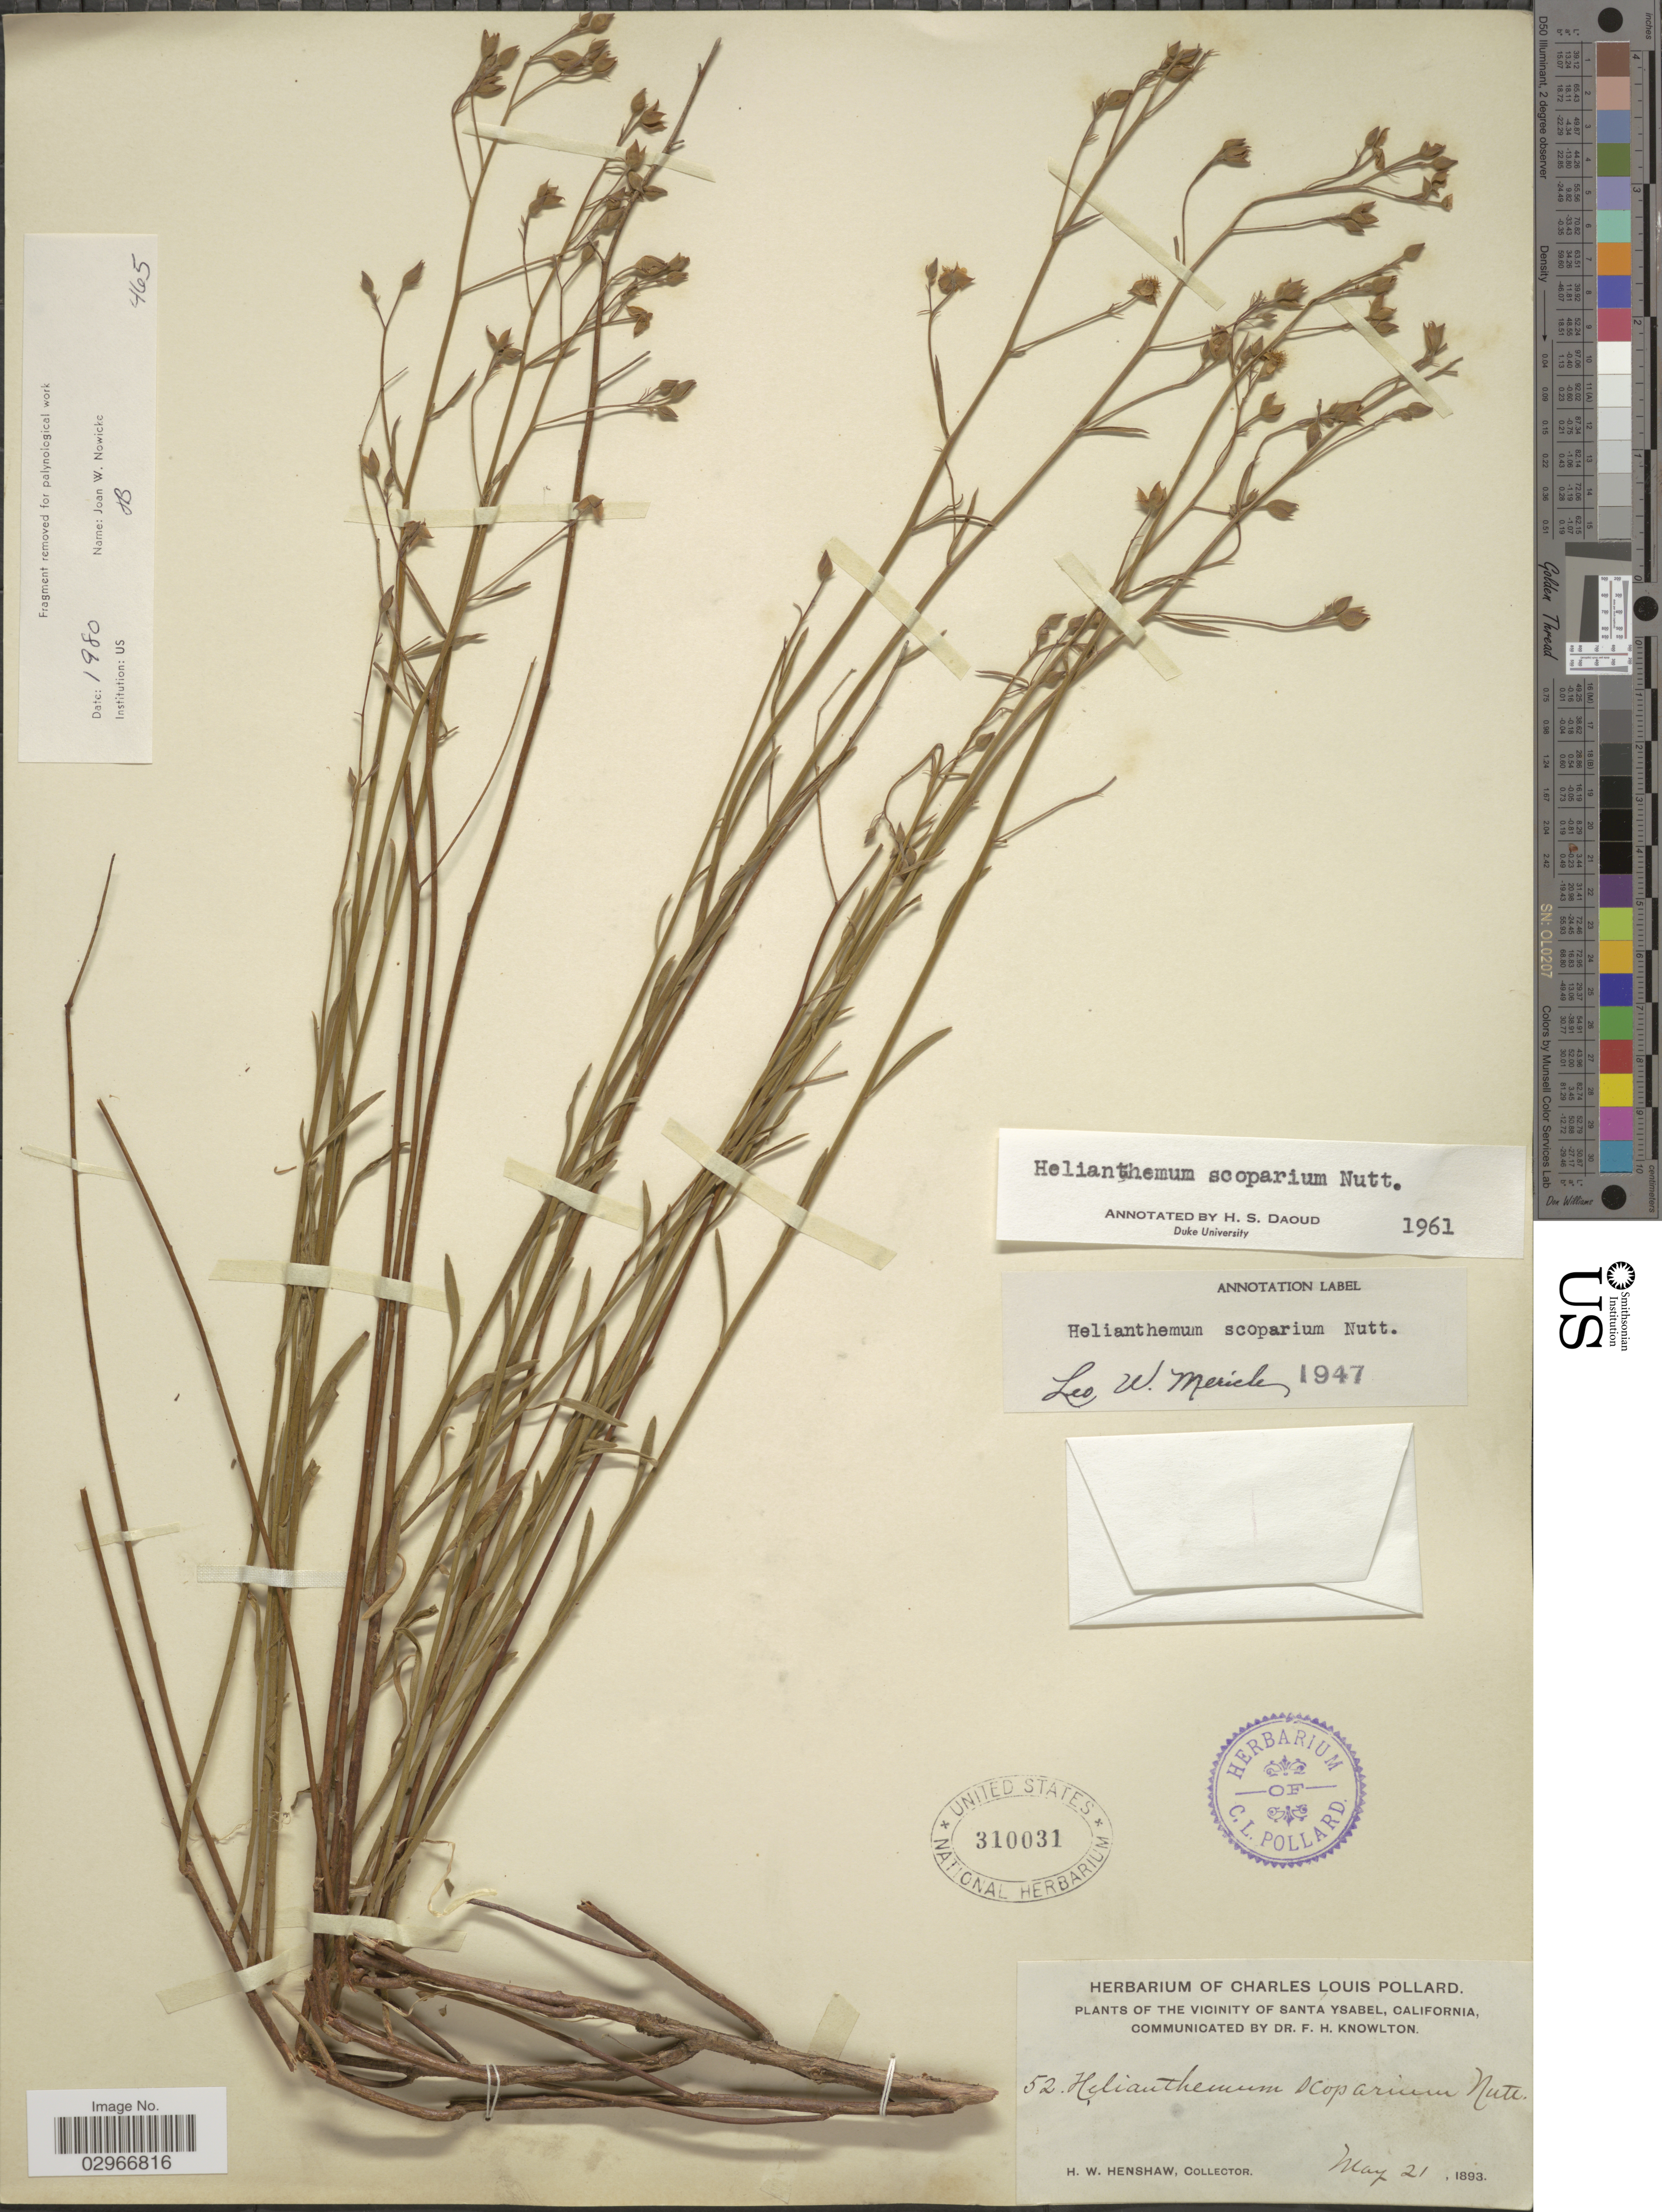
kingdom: Plantae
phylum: Tracheophyta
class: Magnoliopsida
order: Malvales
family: Cistaceae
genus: Helianthemum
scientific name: Helianthemum scoparium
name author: Nutt. ex Torr. & A. Gray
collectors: H. Henshaw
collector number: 52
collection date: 1893-05-21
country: United States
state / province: California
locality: The vicinity of Santa Ysabel.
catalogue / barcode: US 310031